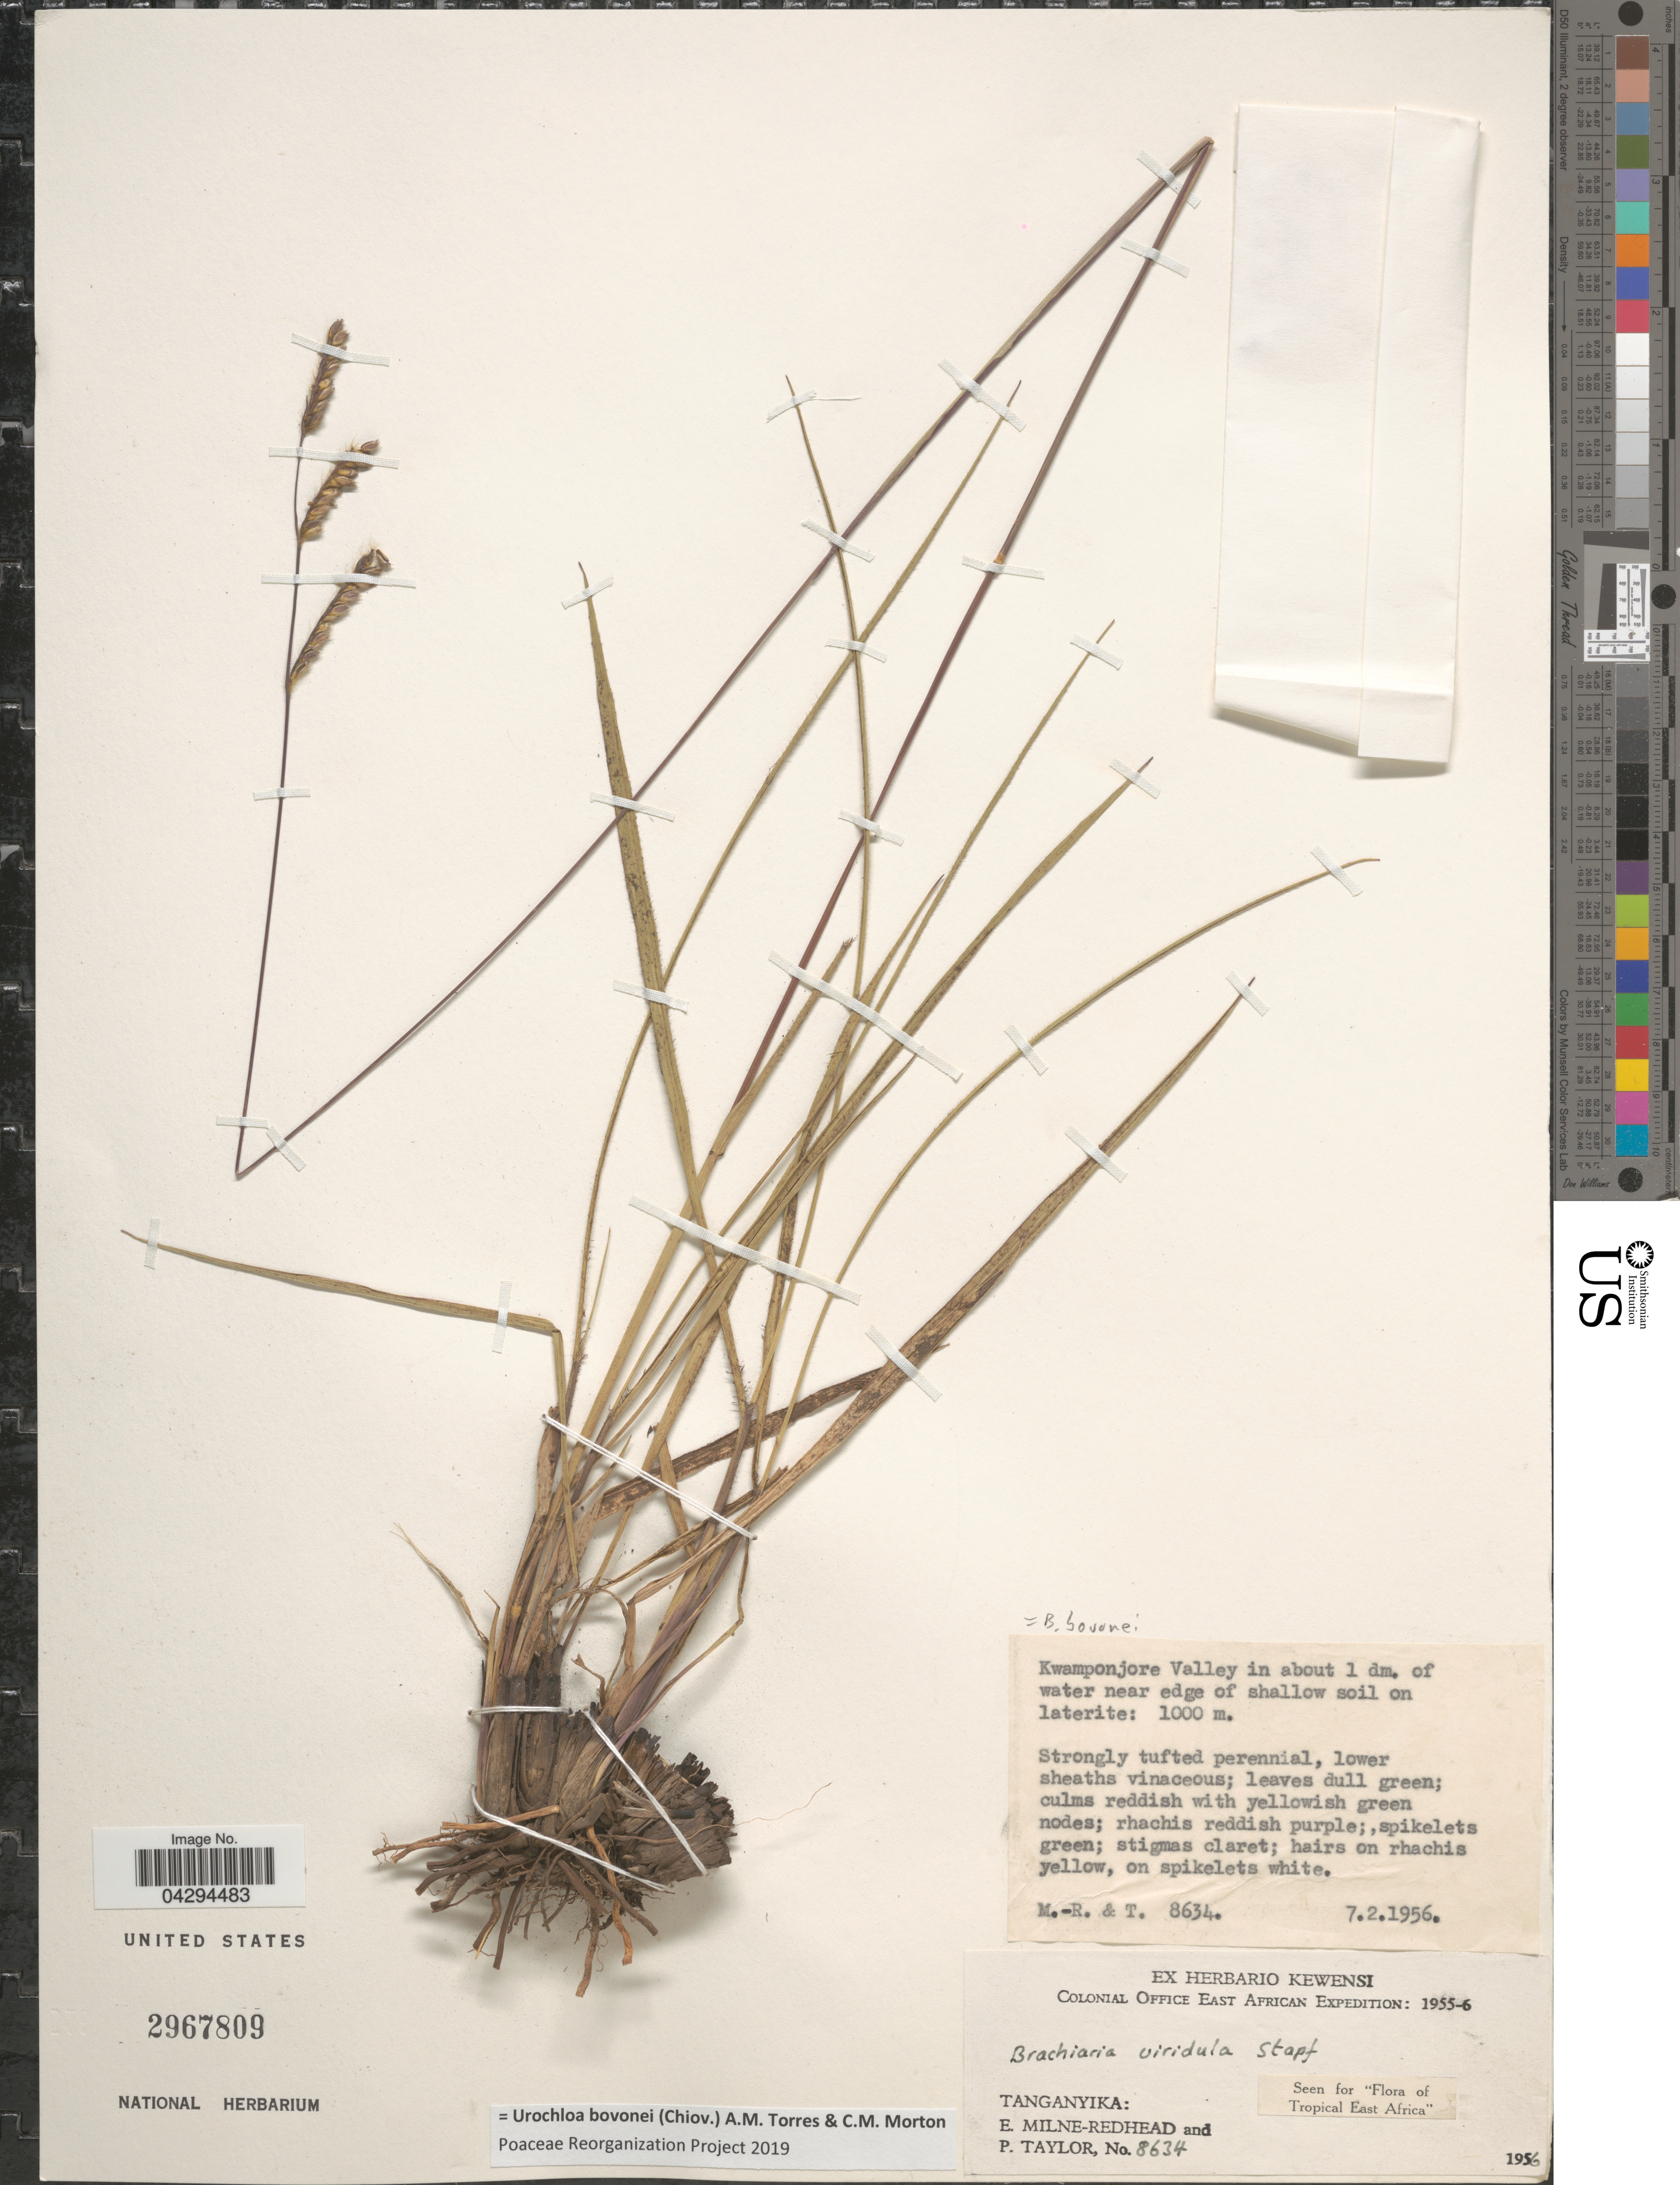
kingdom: Plantae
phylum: Tracheophyta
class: Liliopsida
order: Poales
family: Poaceae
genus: Urochloa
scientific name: Urochloa bovonei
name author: (Chiov.) A.M. Torres & C.M. Morton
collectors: E. W. Milne-Redhead & P. Taylor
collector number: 8634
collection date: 1956-02-07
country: Tanzania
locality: Colonial Office East African Expedition: 1955-6. Tanganyika. Kwamponjore Valley in about 1 dm. of water near edge of shallow soil on laterite.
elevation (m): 1000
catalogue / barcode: US 2967809